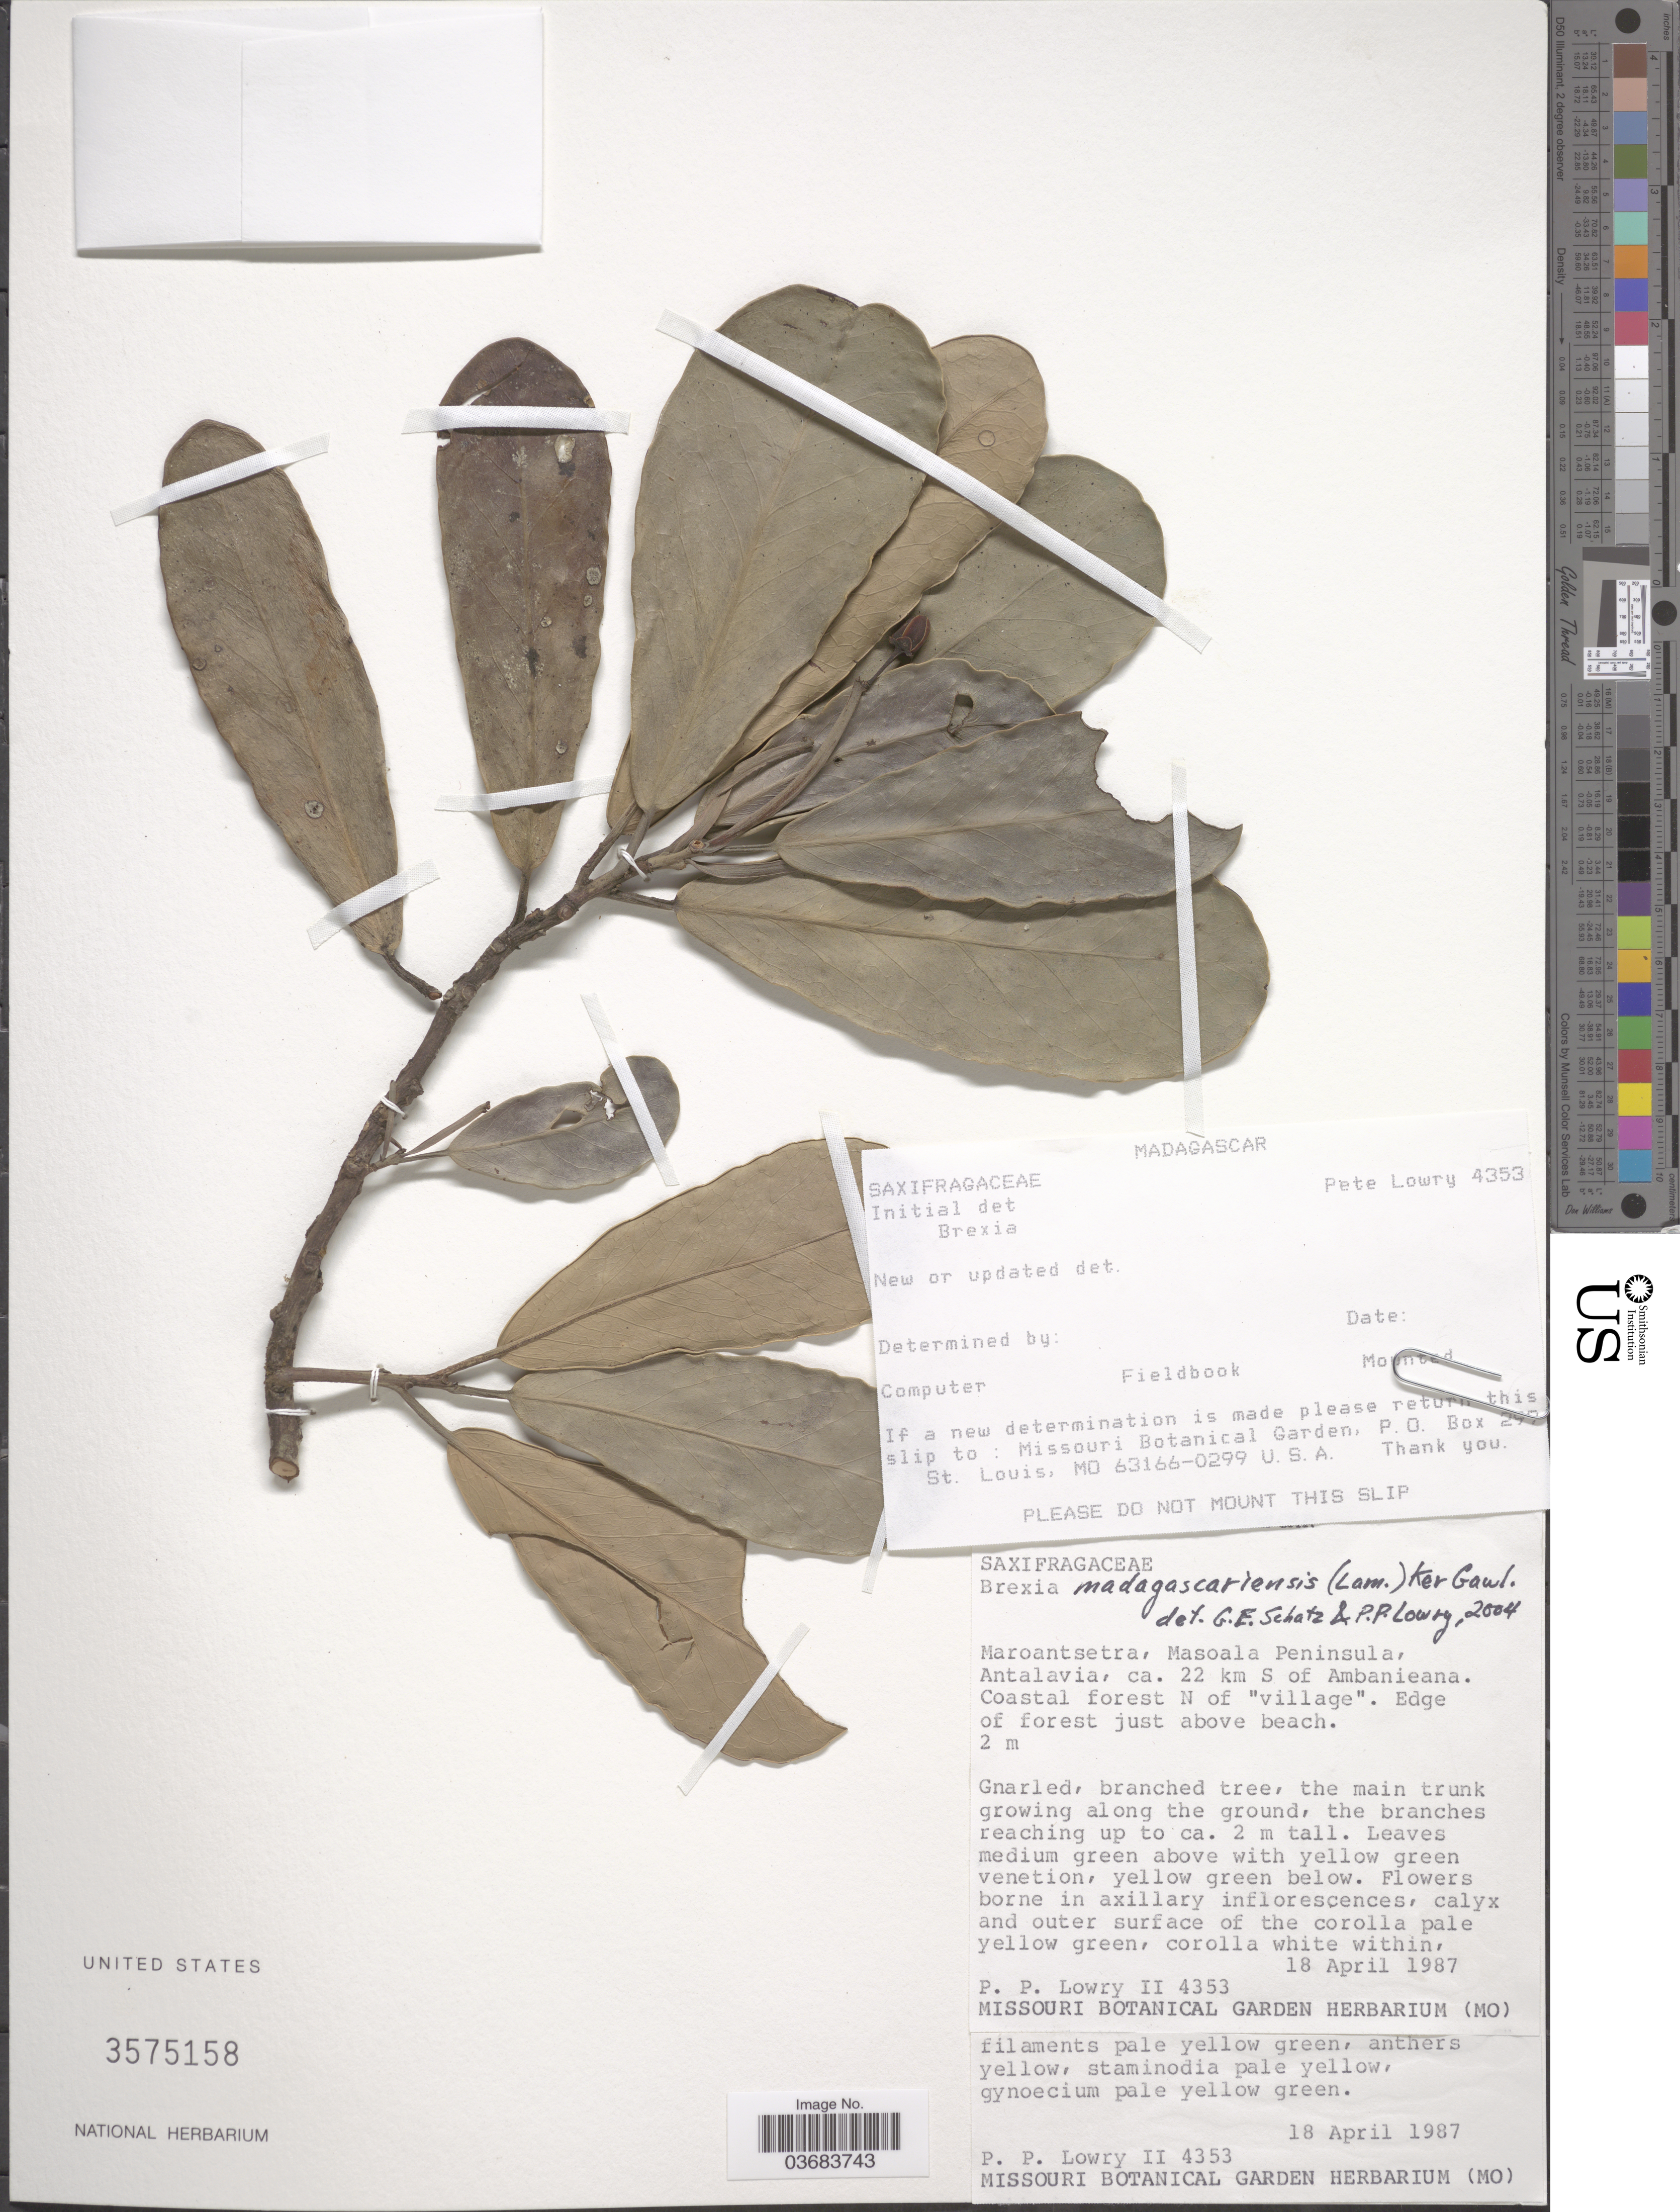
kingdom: Plantae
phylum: Tracheophyta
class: Magnoliopsida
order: Celastrales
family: Celastraceae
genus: Brexia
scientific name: Brexia madagascariensis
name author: (Lam.) Ker Gawl.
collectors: P. Lowry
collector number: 4353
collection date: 1987-04-18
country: Madagascar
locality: Maroantsetra, Masoala Peninsula, Antalavia, ca. 22 km S of Ambanieana. Coastal forest N of "village". Edge of forest just above beach.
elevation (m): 2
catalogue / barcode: US 3575158